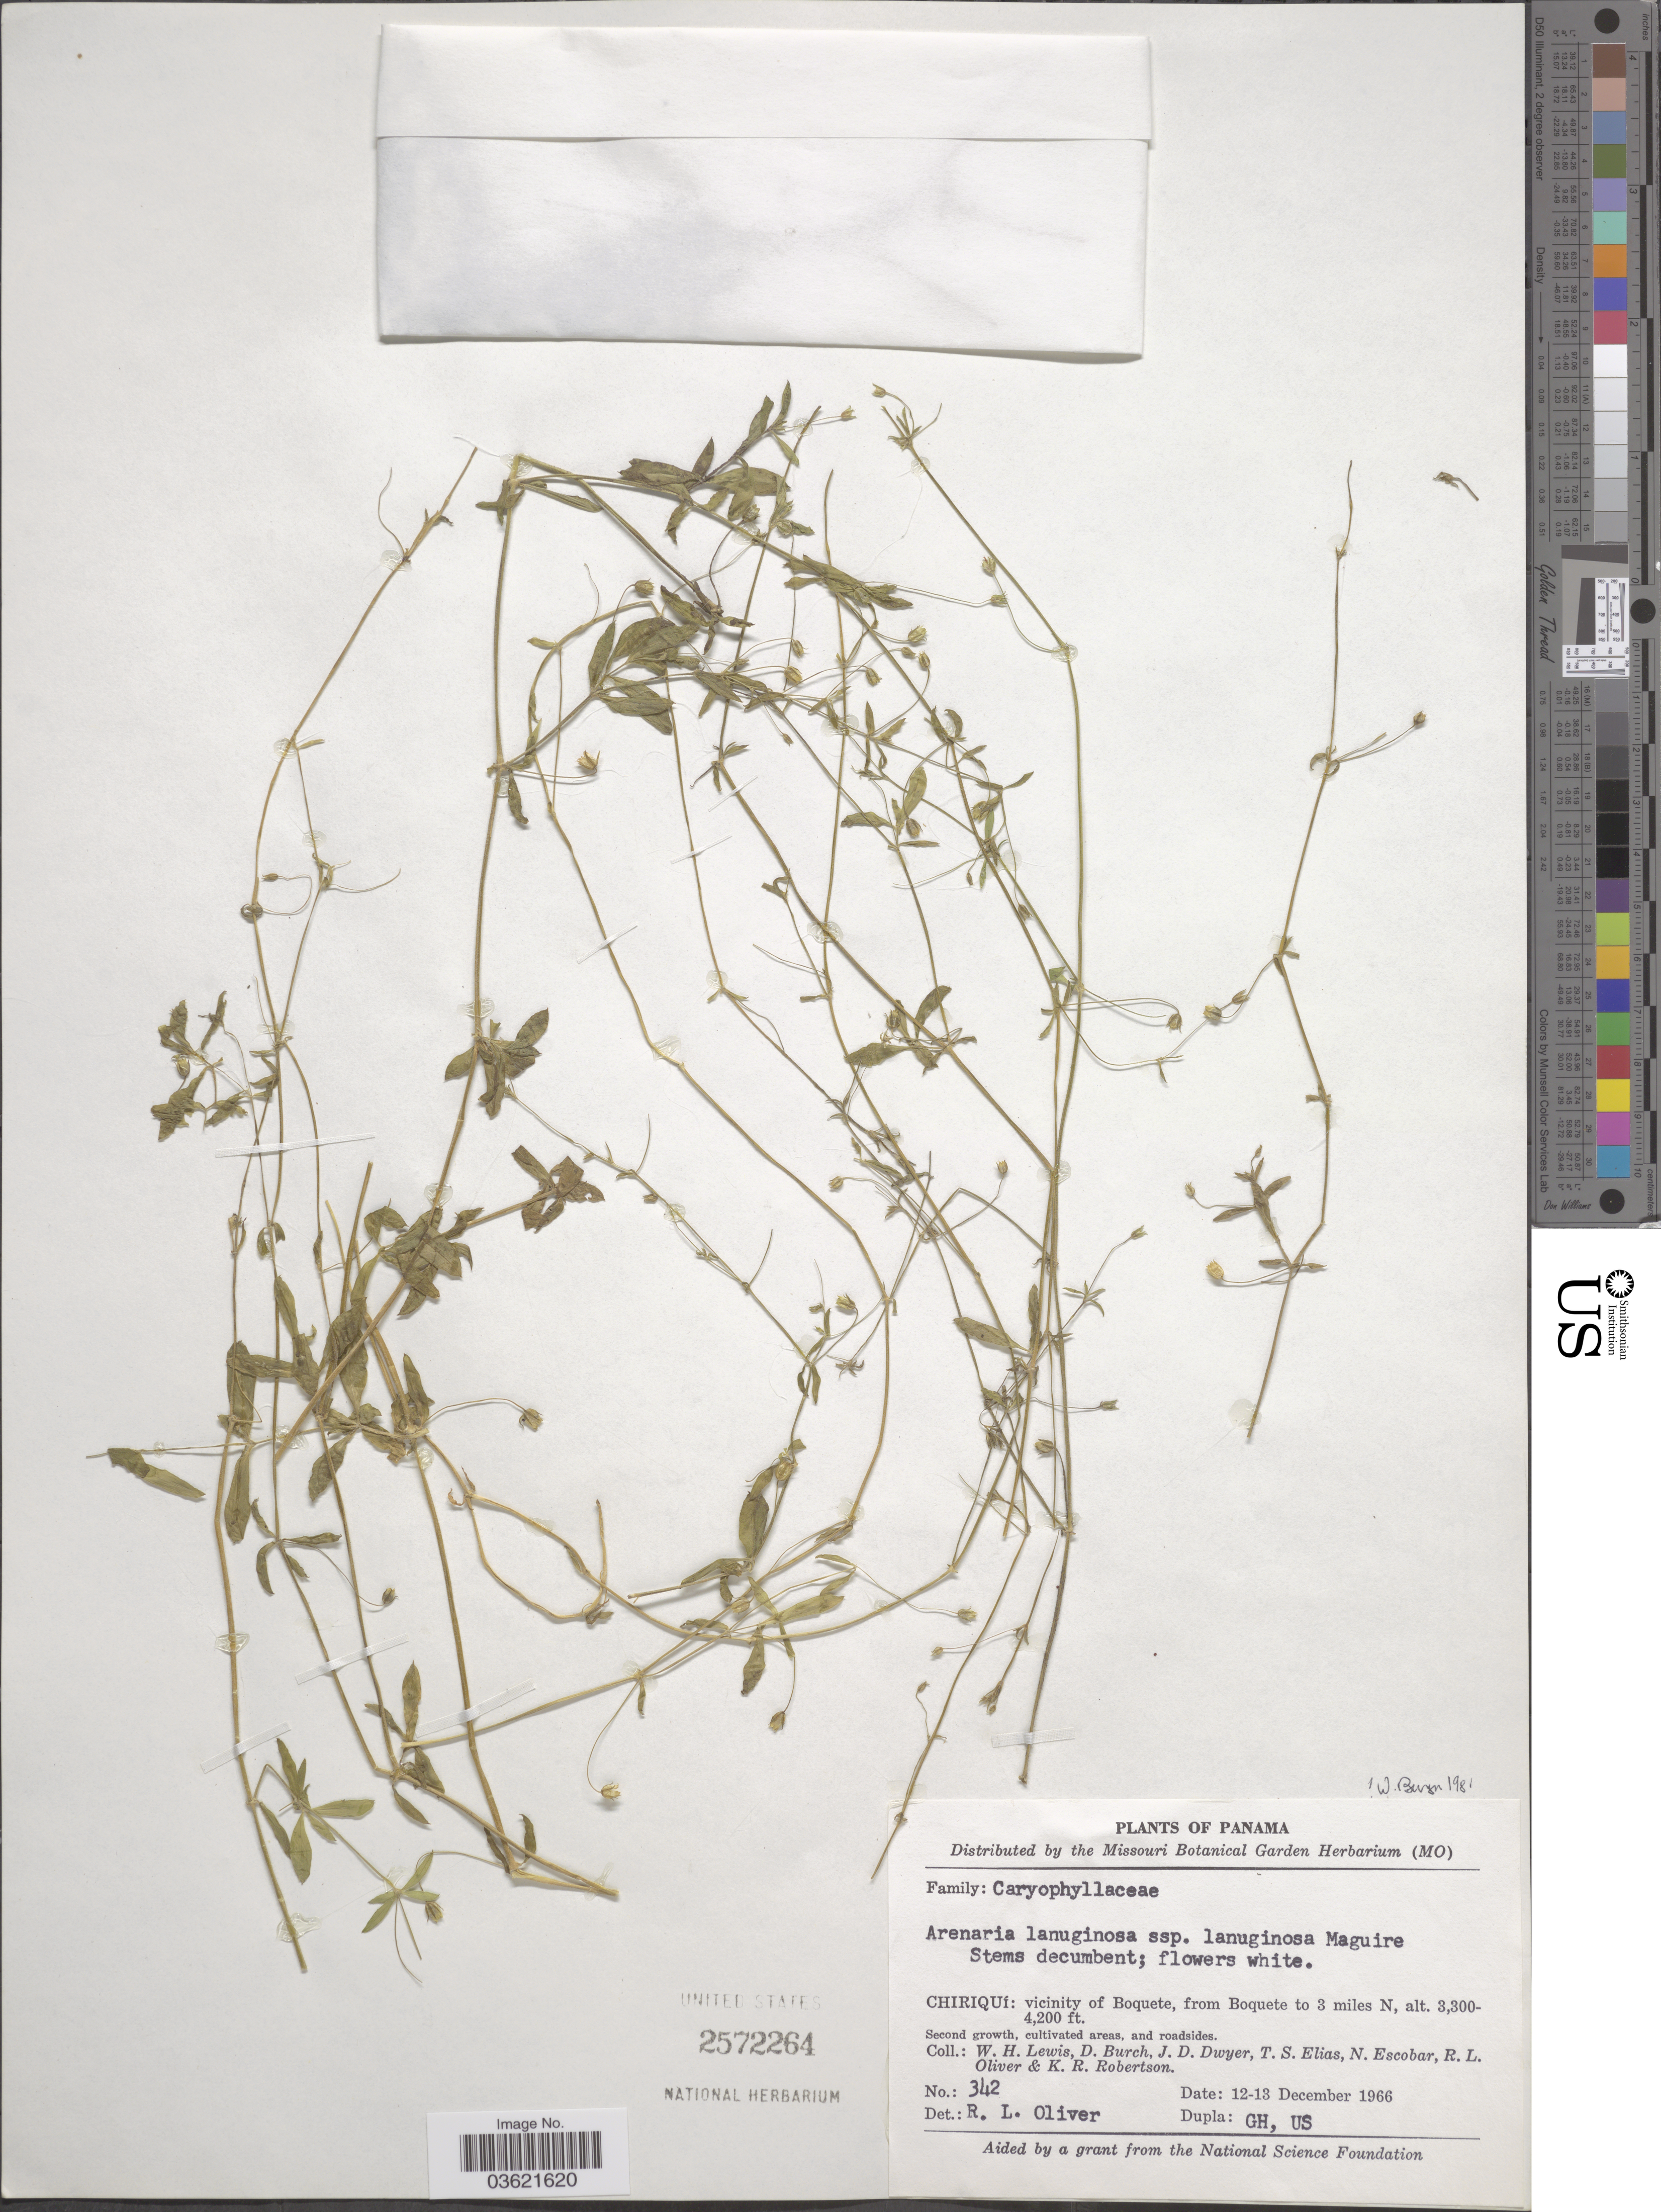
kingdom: Plantae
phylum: Tracheophyta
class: Magnoliopsida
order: Caryophyllales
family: Caryophyllaceae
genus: Arenaria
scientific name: Arenaria lanuginosa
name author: (Michx.) Rohrb.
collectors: W. H. Lewis, D. Burch, J. D. Dwyer, T. S. Elias & et al.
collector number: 342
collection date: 1966-12-12/1966-12-13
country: Panama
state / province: Chiriqui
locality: Vicinity of Boquete, from Boquete to 3 miles N.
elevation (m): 1006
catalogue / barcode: US 2572264